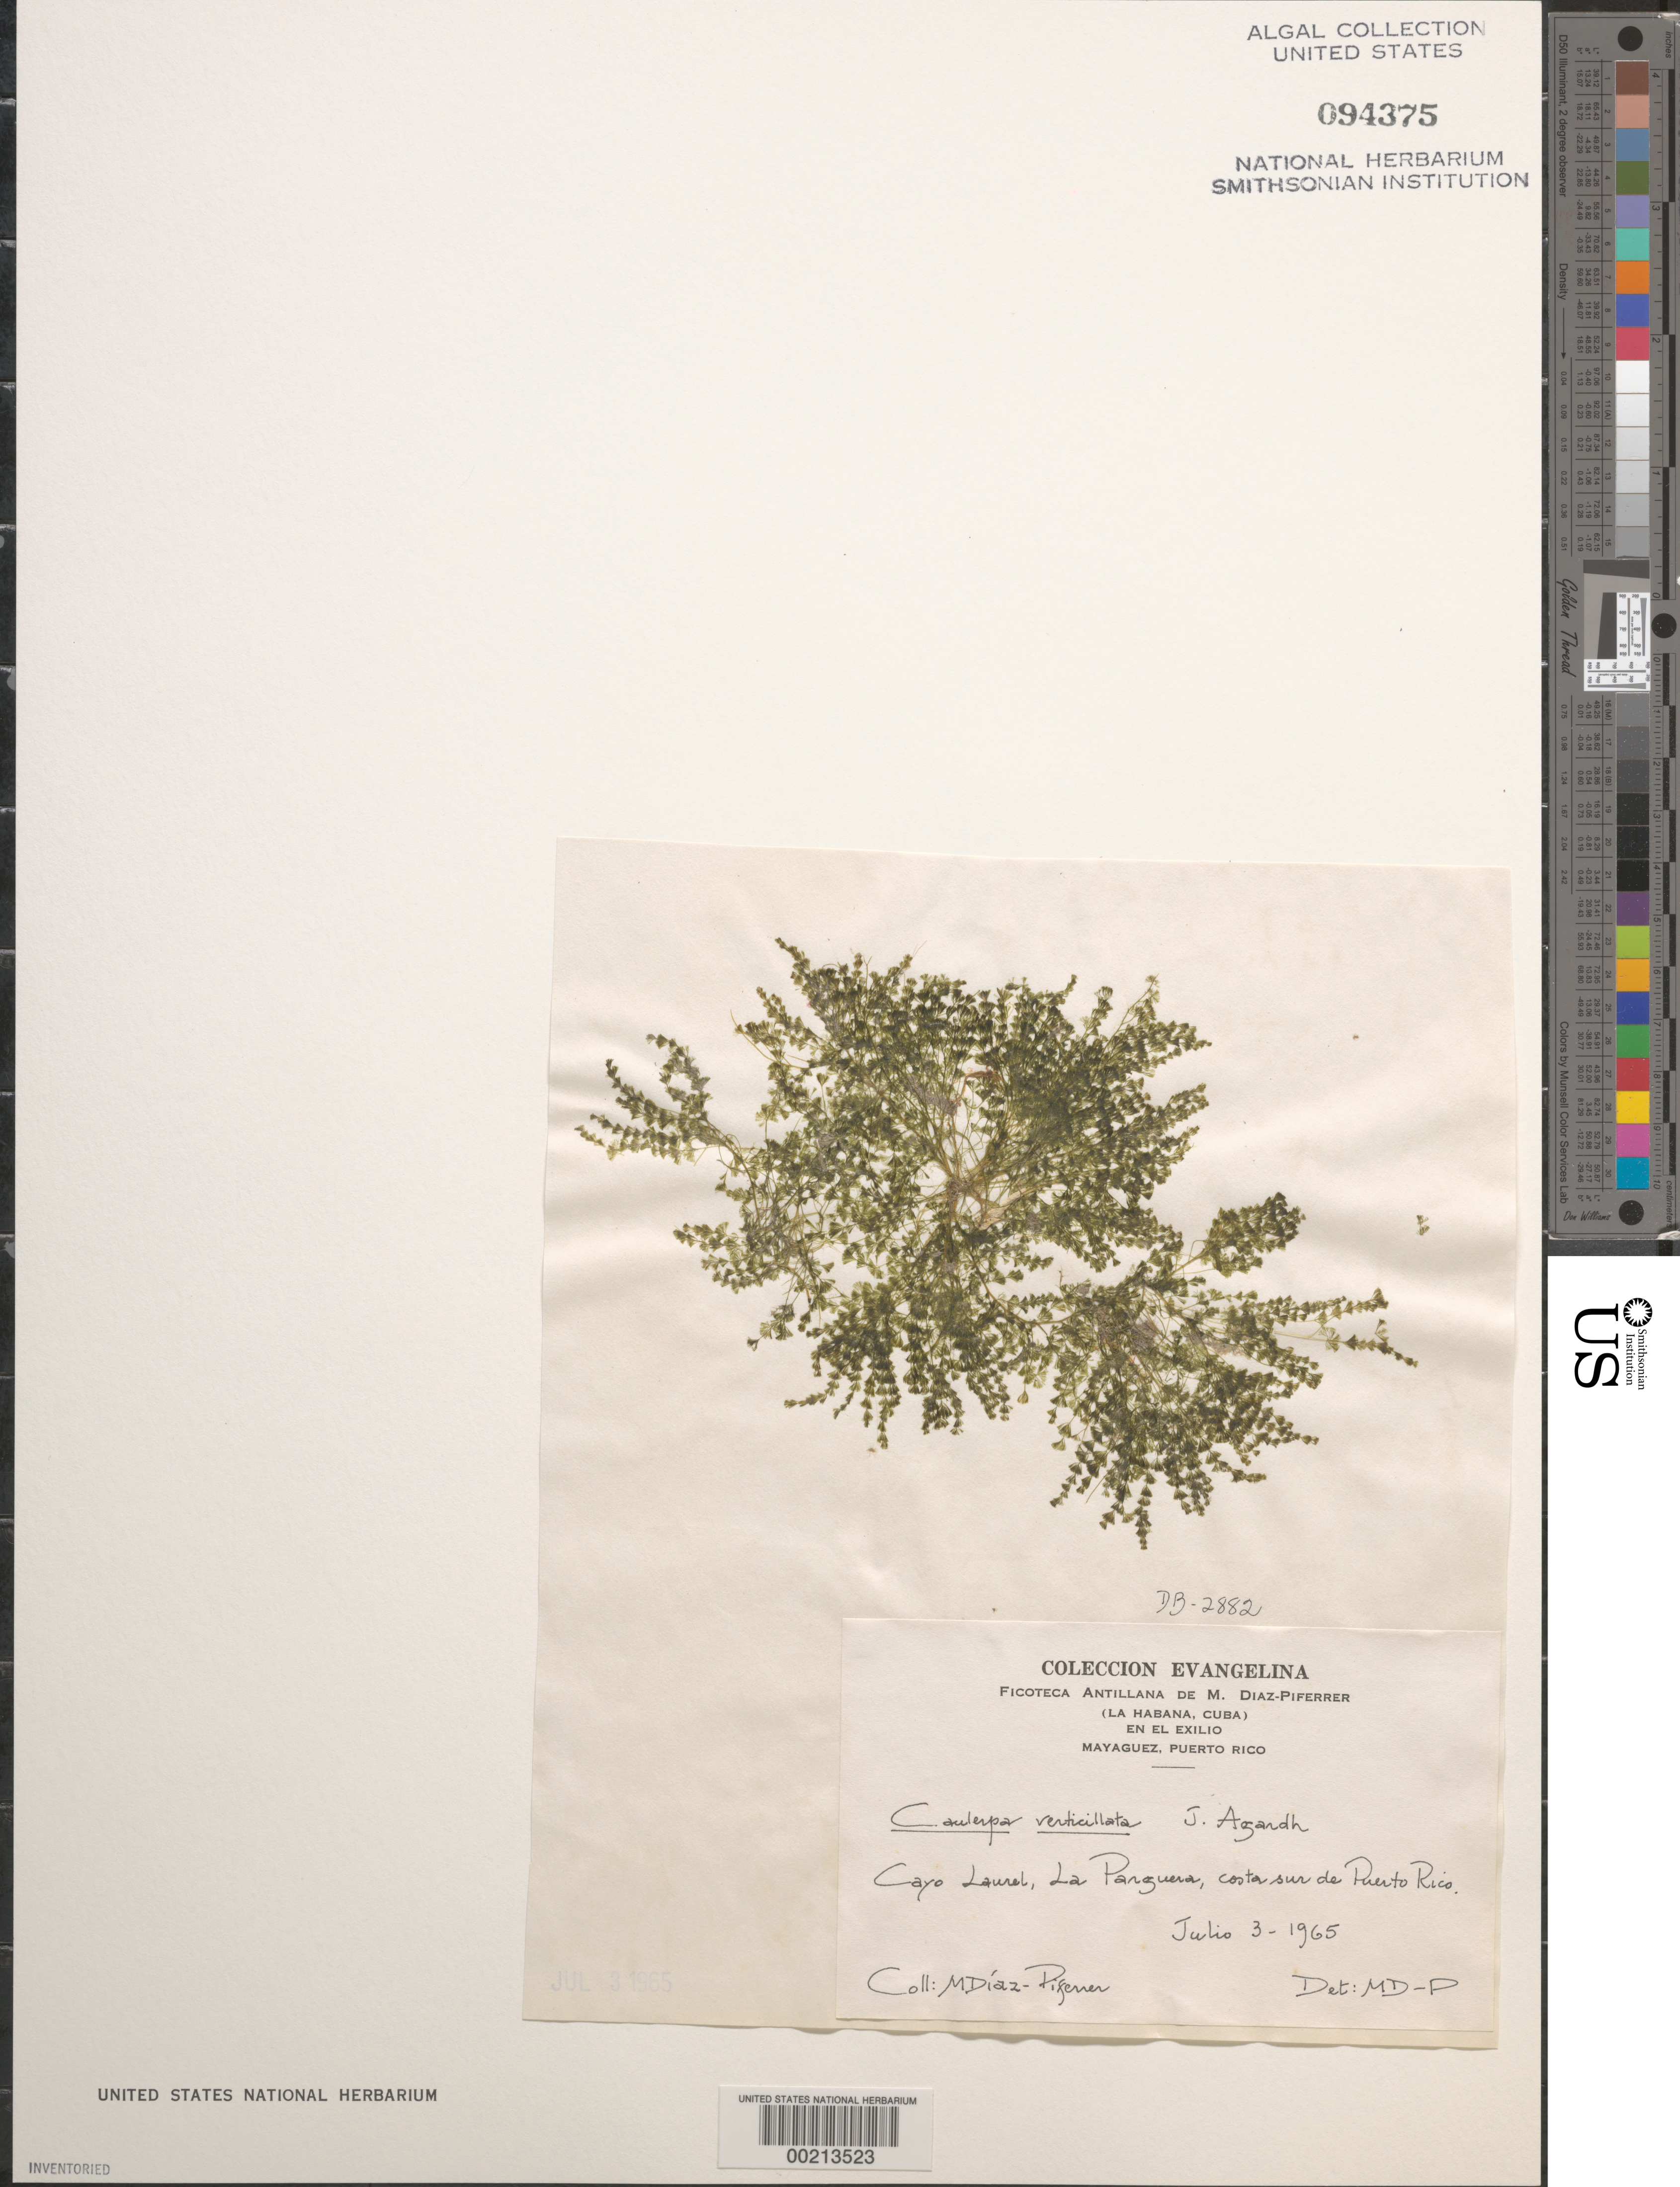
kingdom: Plantae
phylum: Chlorophyta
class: Ulvophyceae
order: Bryopsidales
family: Caulerpaceae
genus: Caulerpa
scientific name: Caulerpa verticillata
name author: J. Agardh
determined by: Diaz-Piferrer, M.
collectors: M. Diaz-Piferrer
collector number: Db-2882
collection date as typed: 03 Jul 1965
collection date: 1965-07-03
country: Puerto Rico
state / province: Lajas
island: Cayo Laurel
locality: La Parguera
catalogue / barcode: US 94375